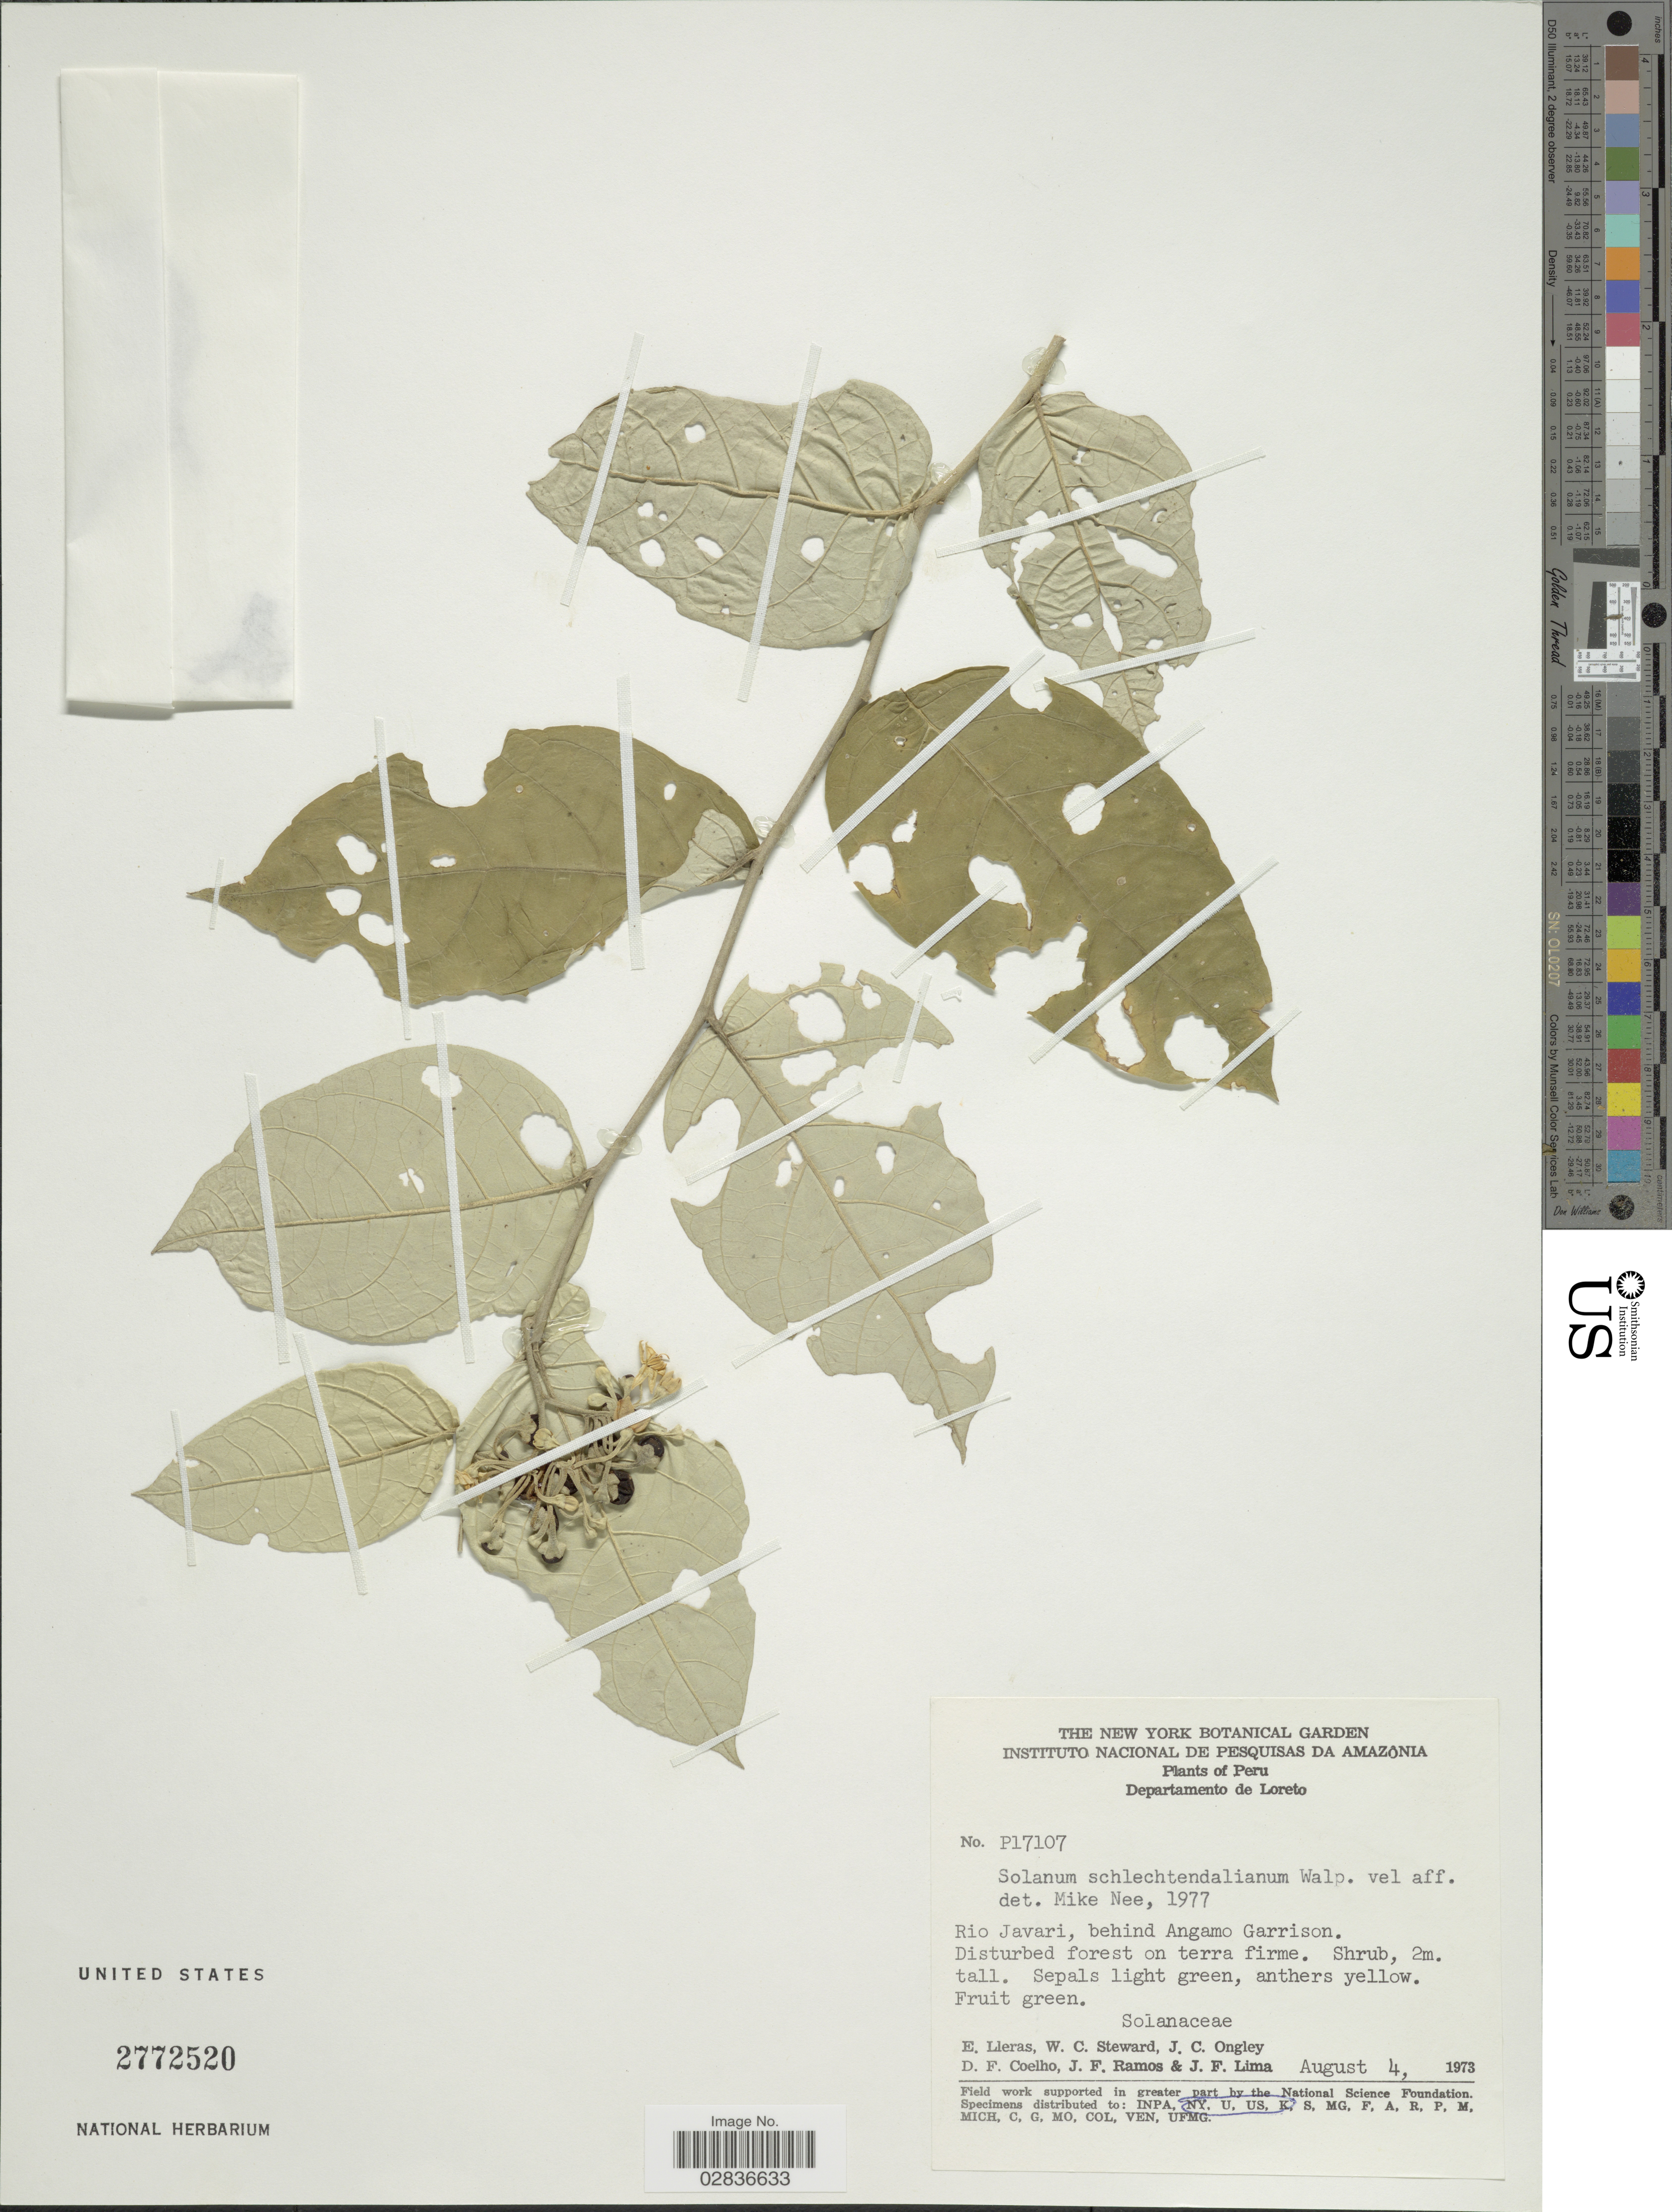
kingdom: Plantae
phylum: Tracheophyta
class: Magnoliopsida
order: Solanales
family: Solanaceae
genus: Solanum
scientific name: Solanum schlechtendalianum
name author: Walp.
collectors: E. Lleras, W. C. Steward, J. C. Ongley, D. F. Coêlho & et al.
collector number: P17107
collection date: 1973-08-04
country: Peru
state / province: Loreto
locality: Departamento de Loreto. Rio Javari, behind Angamo Garrison.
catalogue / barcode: US 2772520